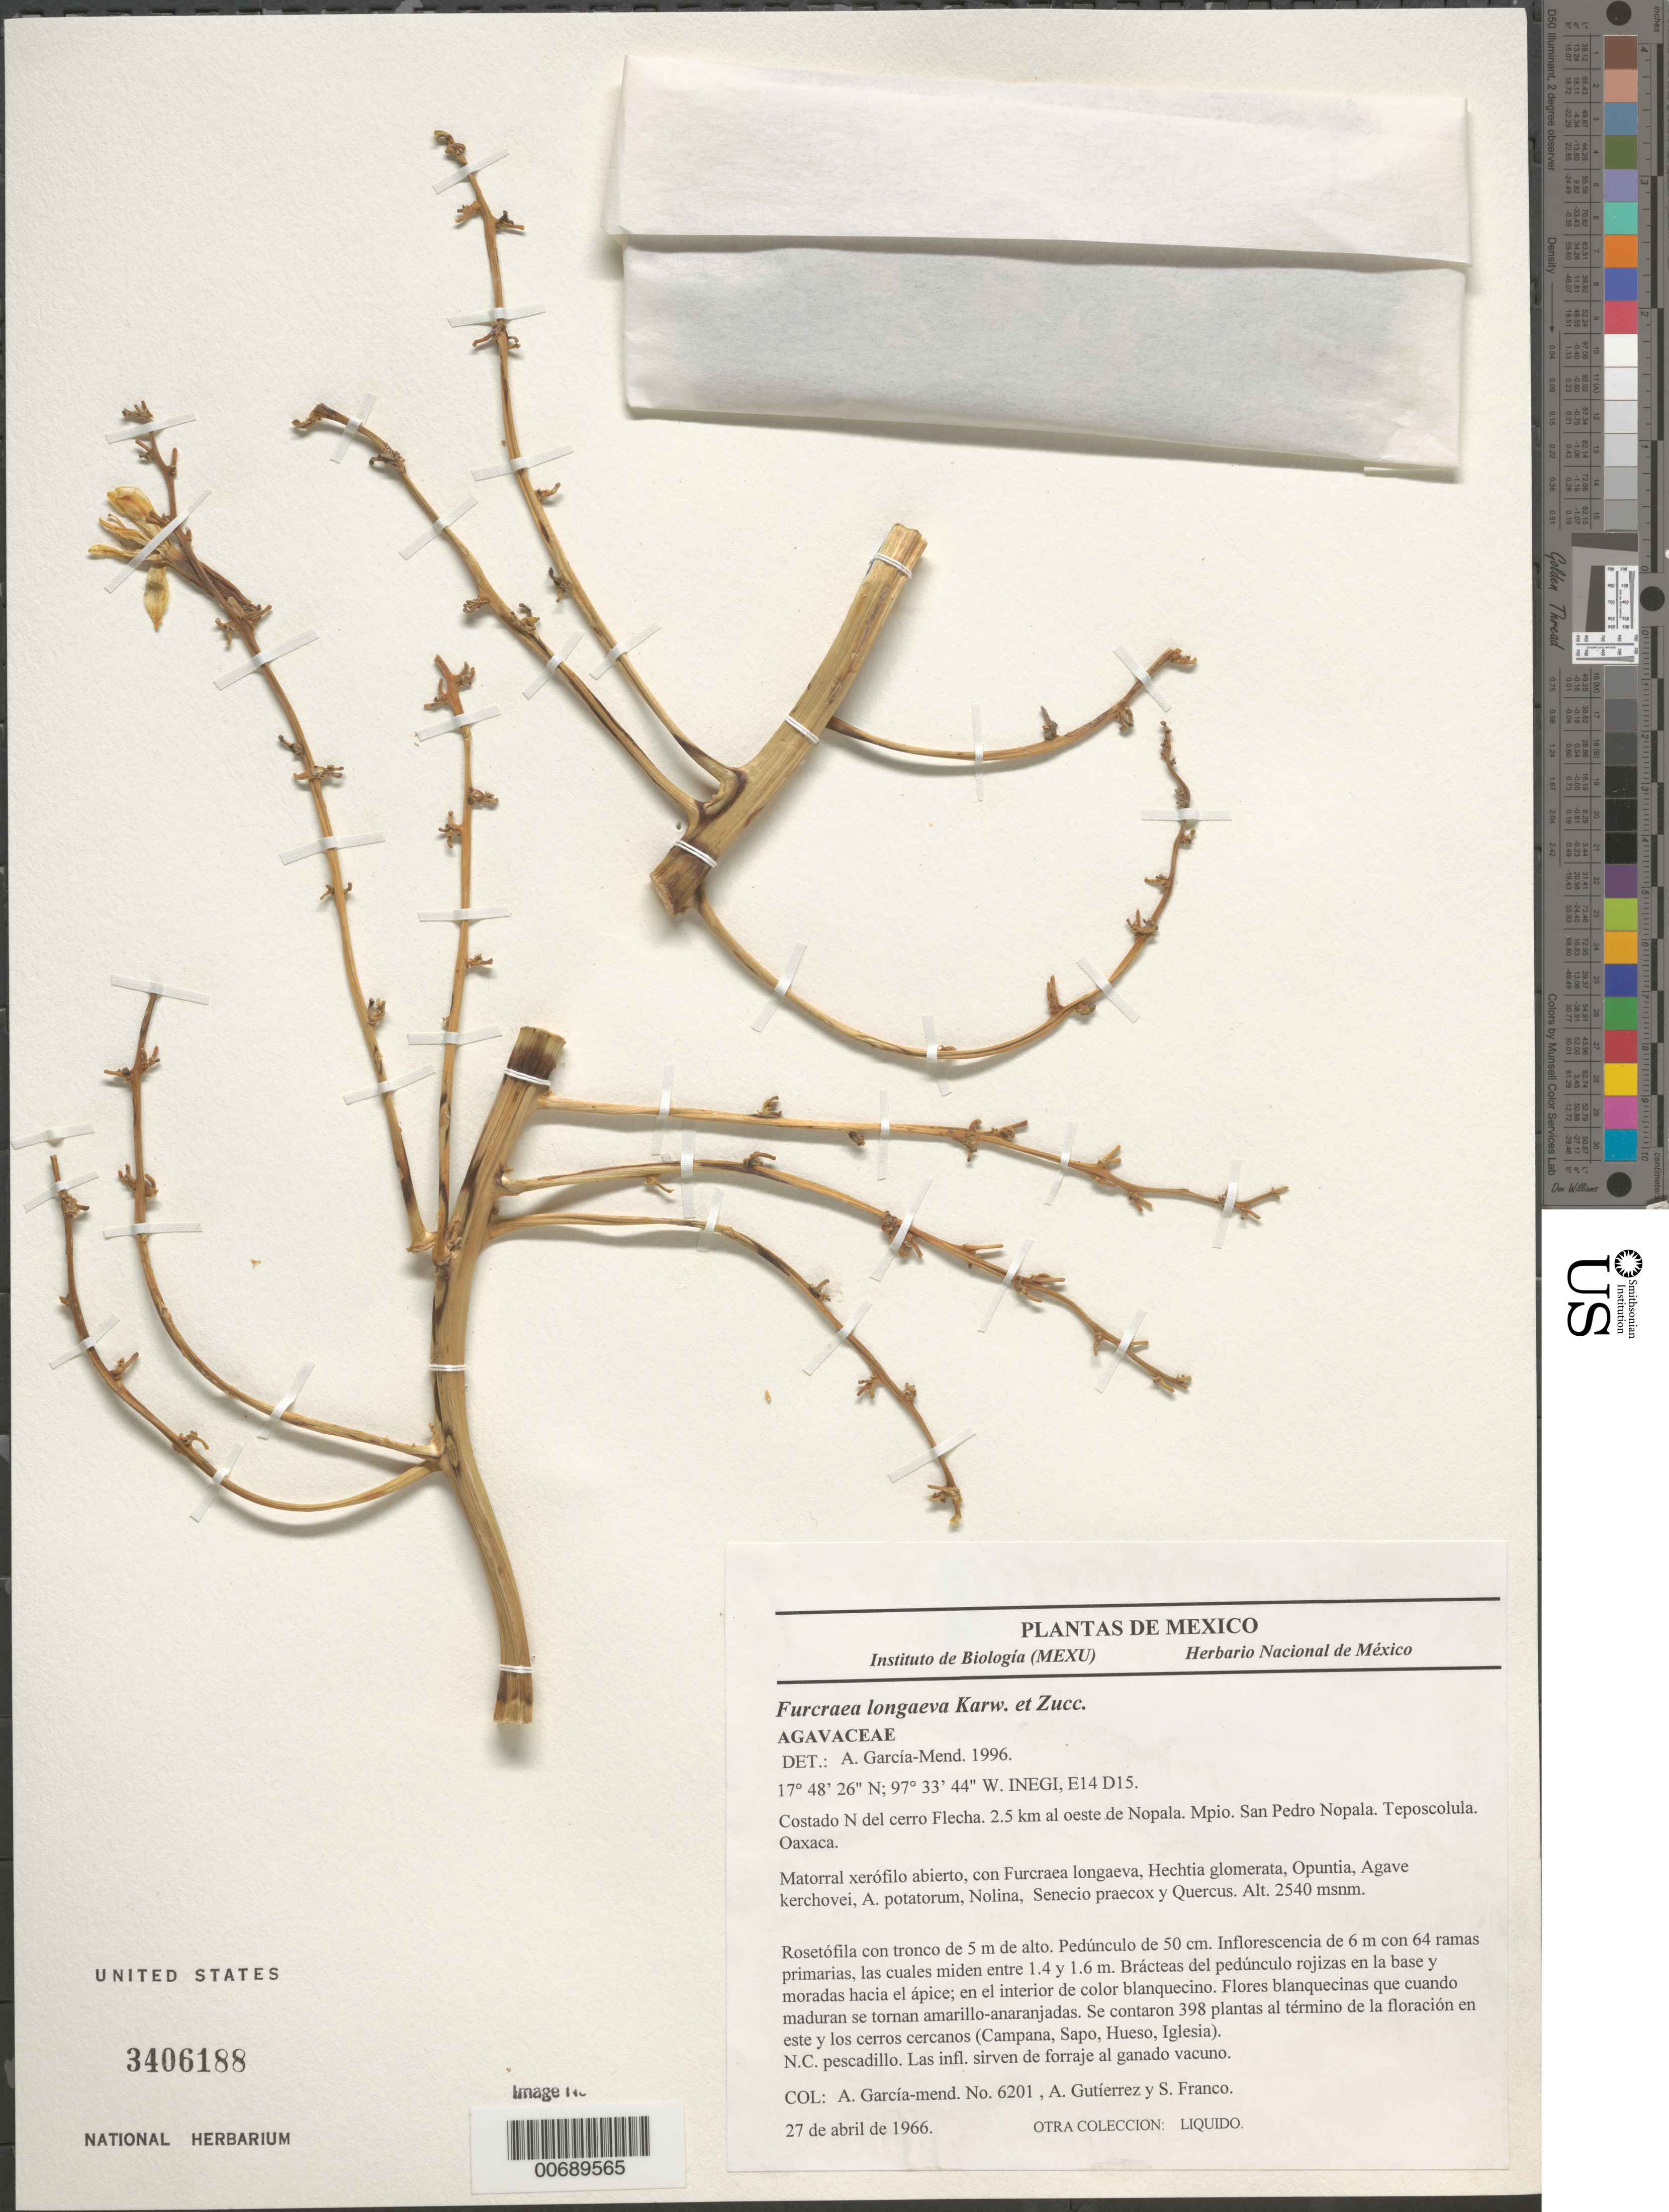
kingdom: Plantae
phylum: Tracheophyta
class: Liliopsida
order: Asparagales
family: Asparagaceae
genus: Furcraea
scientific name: Furcraea longaeva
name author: Karw. & Zucc.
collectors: A. García-Mendoza, A. Gutierrez & S. Franco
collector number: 6201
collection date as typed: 27 Apr 1966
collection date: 1966-04-27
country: Mexico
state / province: Oaxaca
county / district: Teposcolula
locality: Nopala, San Pedro Nopala, N del cerro Flecha.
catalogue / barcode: US 3406188